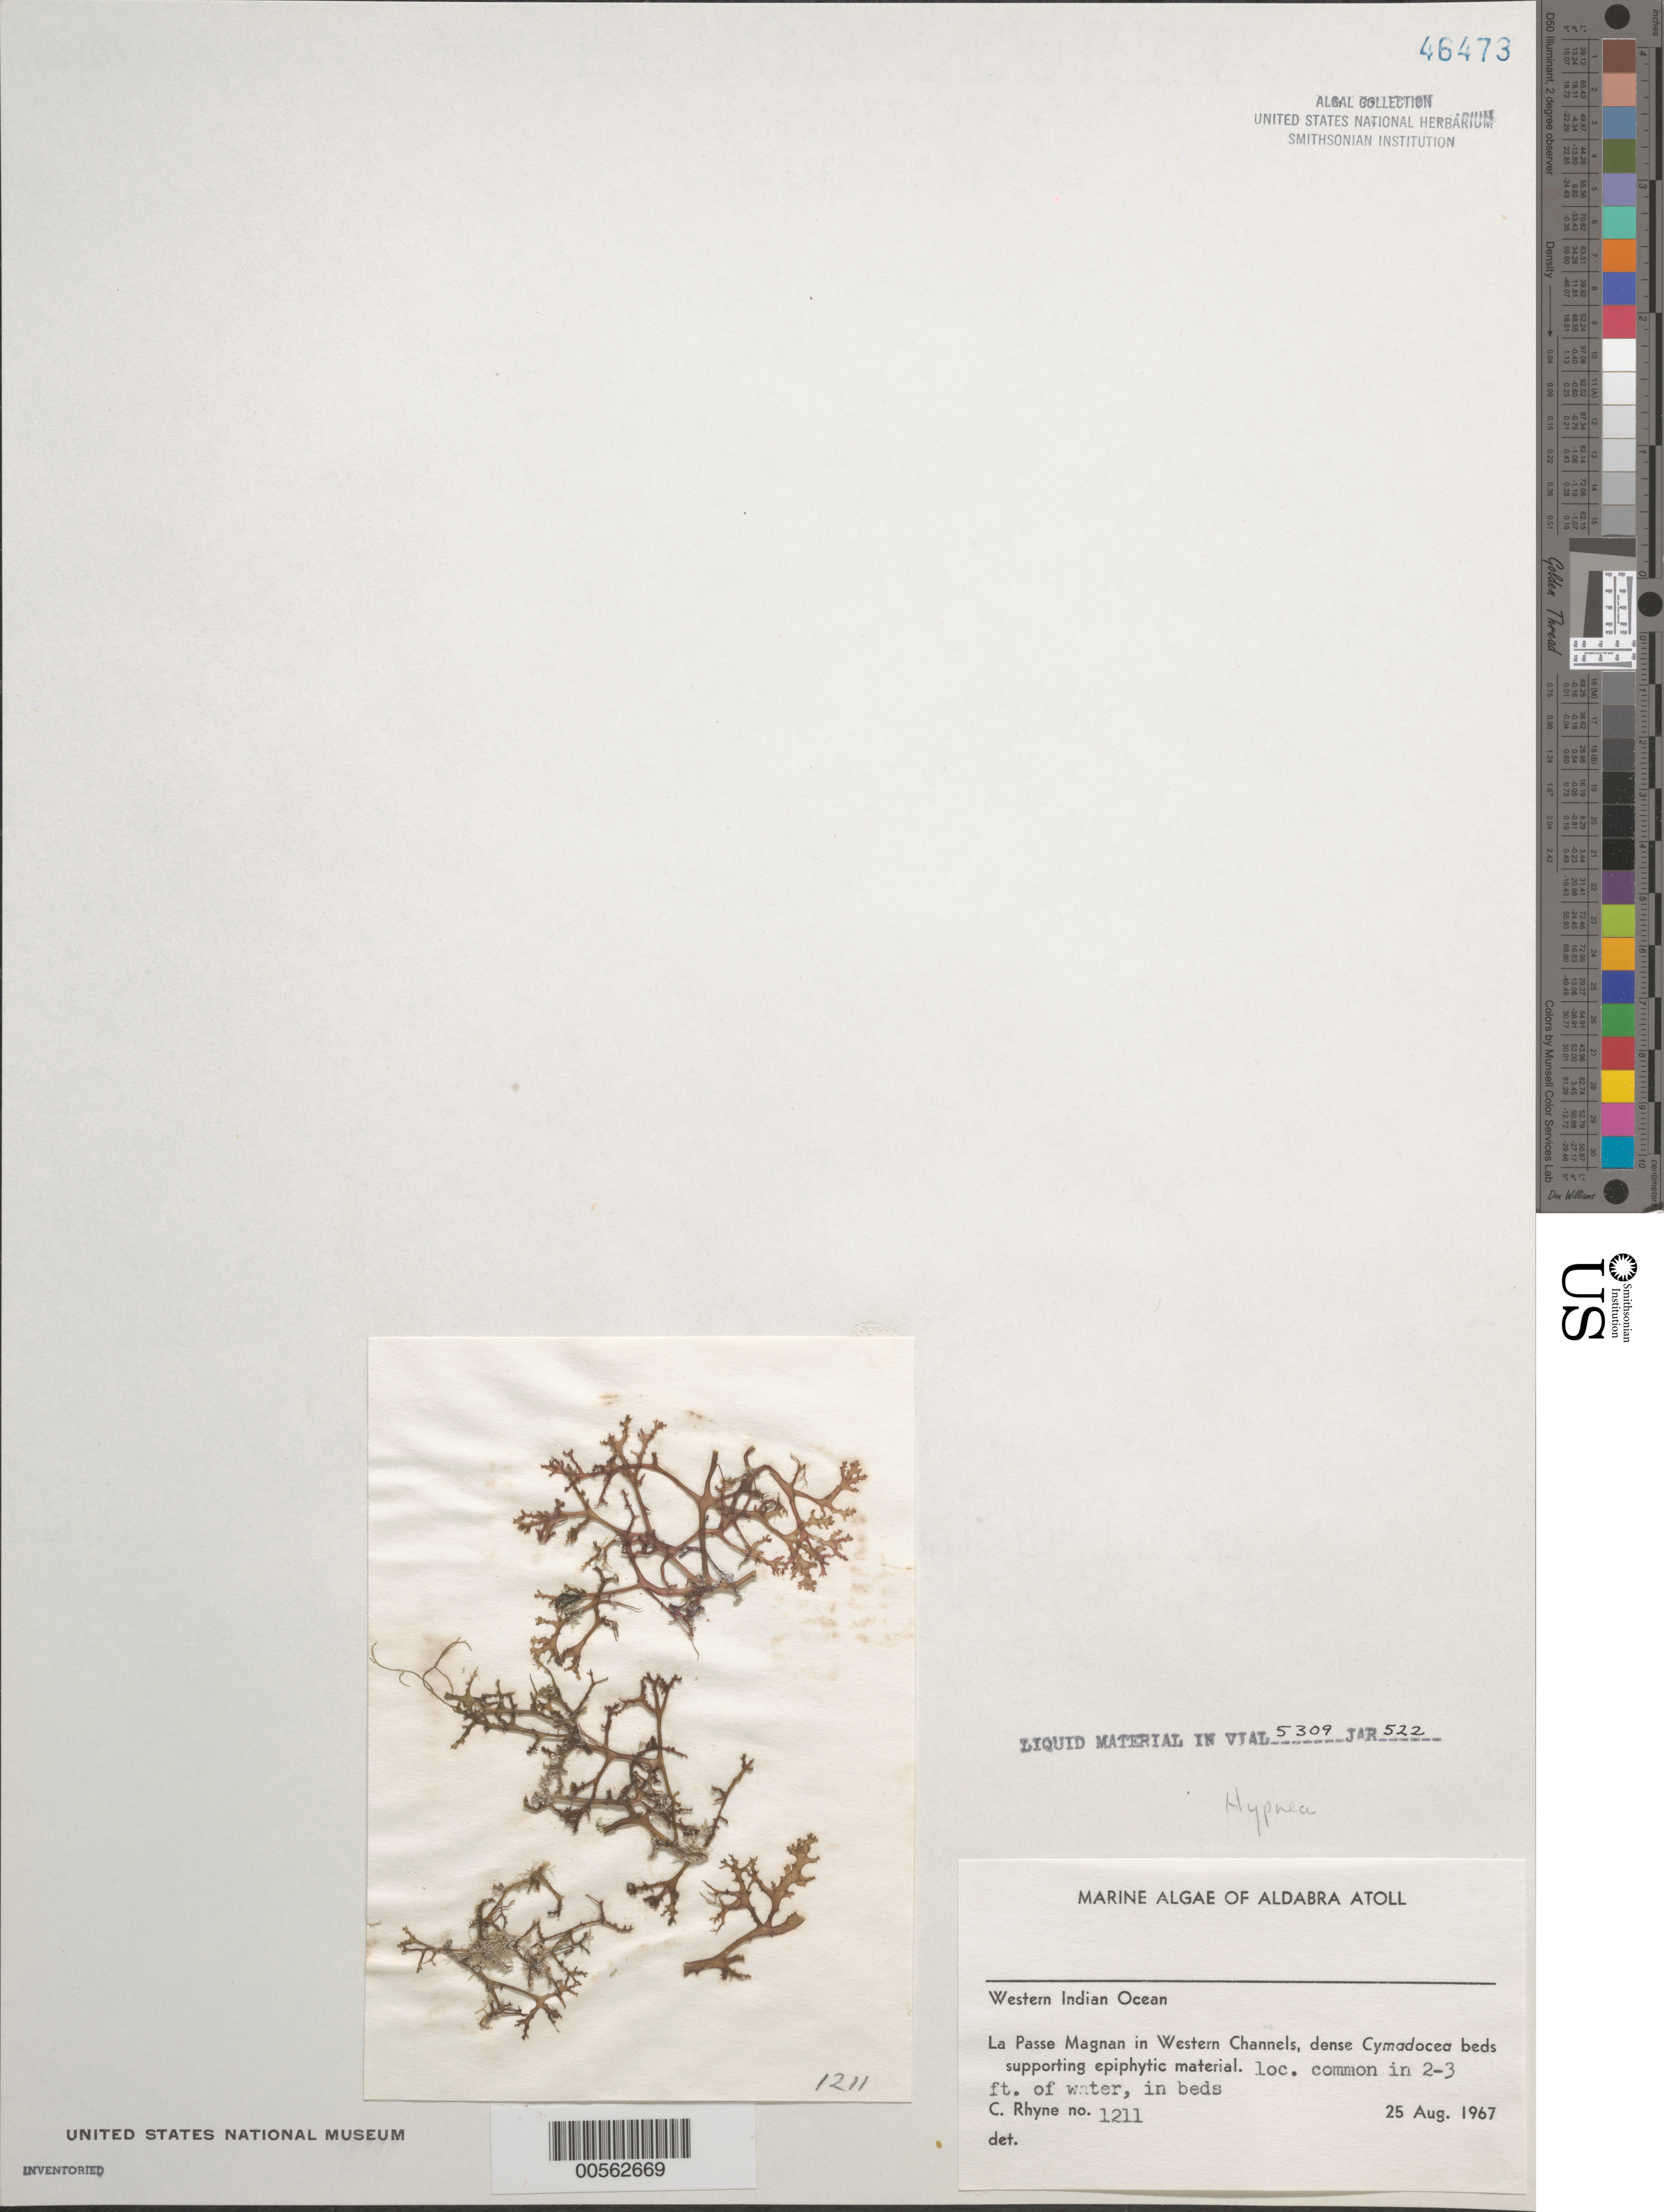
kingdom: Plantae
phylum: Rhodophyta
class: Florideophyceae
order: Gigartinales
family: Cystocloniaceae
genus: Hypnea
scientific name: Hypnea sp.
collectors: C. Rhyne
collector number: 1211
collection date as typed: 25 Aug 1967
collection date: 1967-08-25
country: Seychelles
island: Aldabra Atoll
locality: La Passe Magnan in Western Channels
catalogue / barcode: US 46473